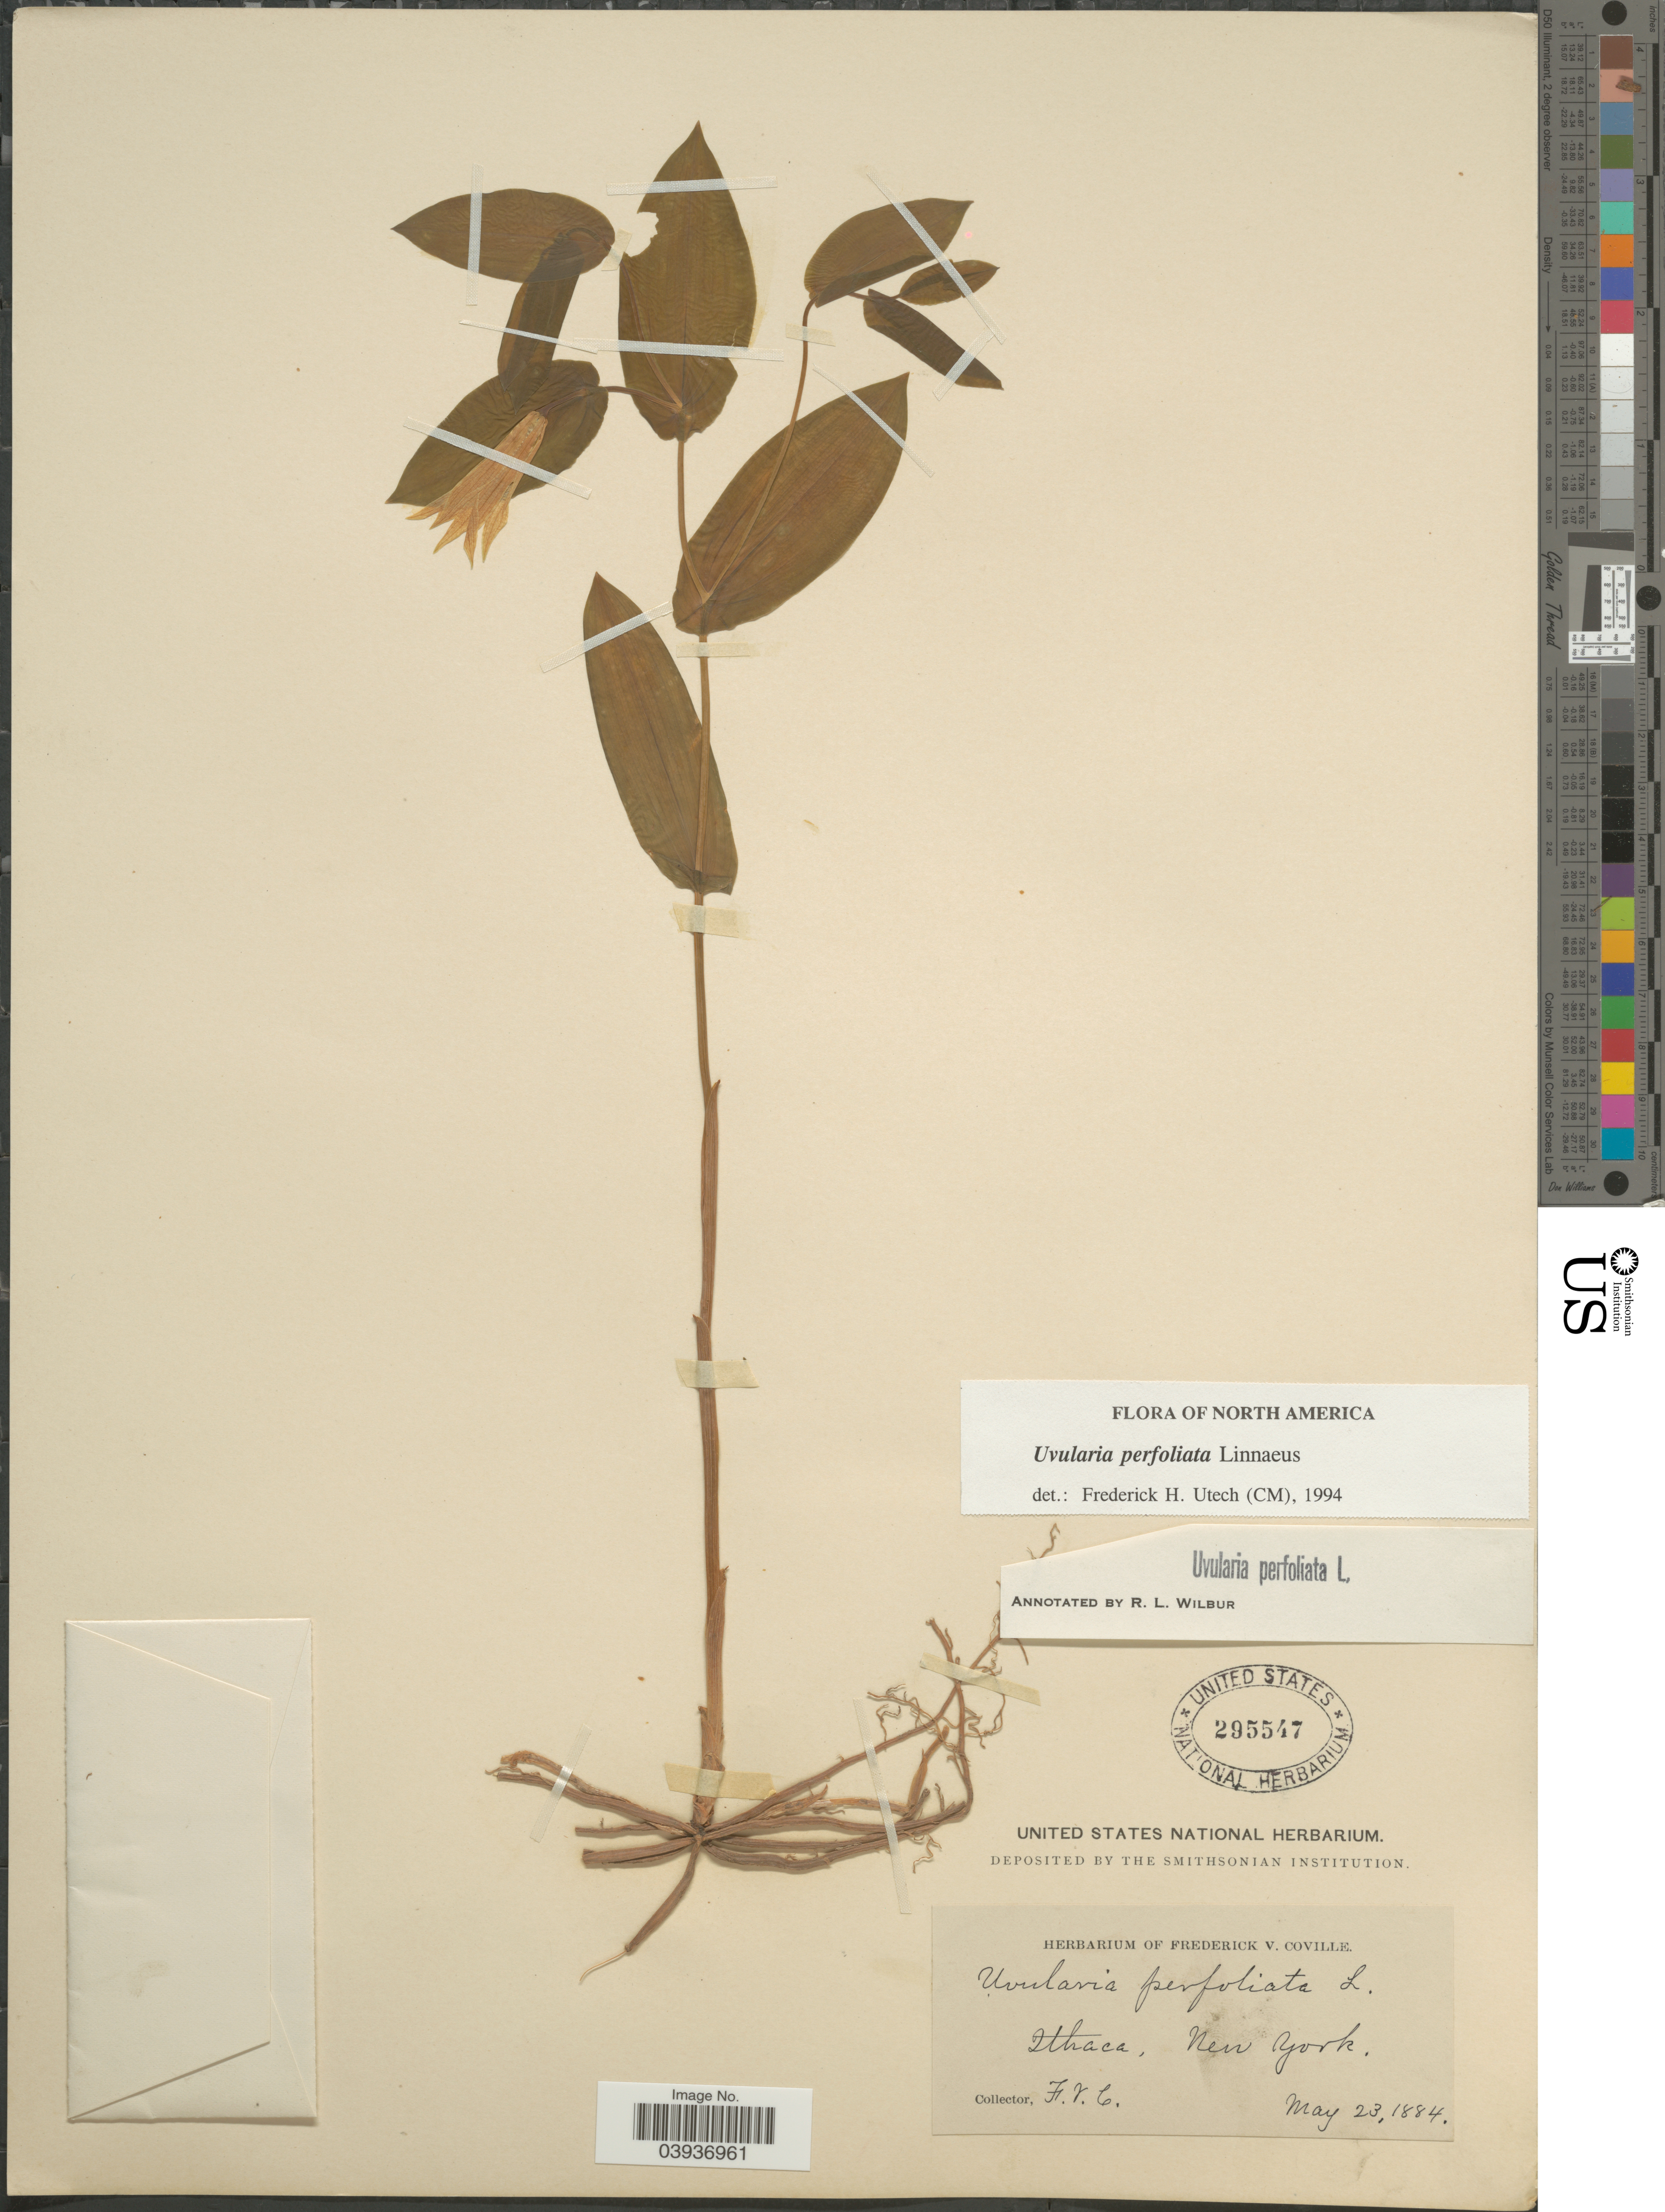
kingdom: Plantae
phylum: Tracheophyta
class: Liliopsida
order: Liliales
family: Colchicaceae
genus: Uvularia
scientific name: Uvularia perfoliata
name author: L.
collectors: F. V. Coville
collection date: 1884-05-23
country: United States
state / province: New York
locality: Ithaca.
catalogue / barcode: US 295547